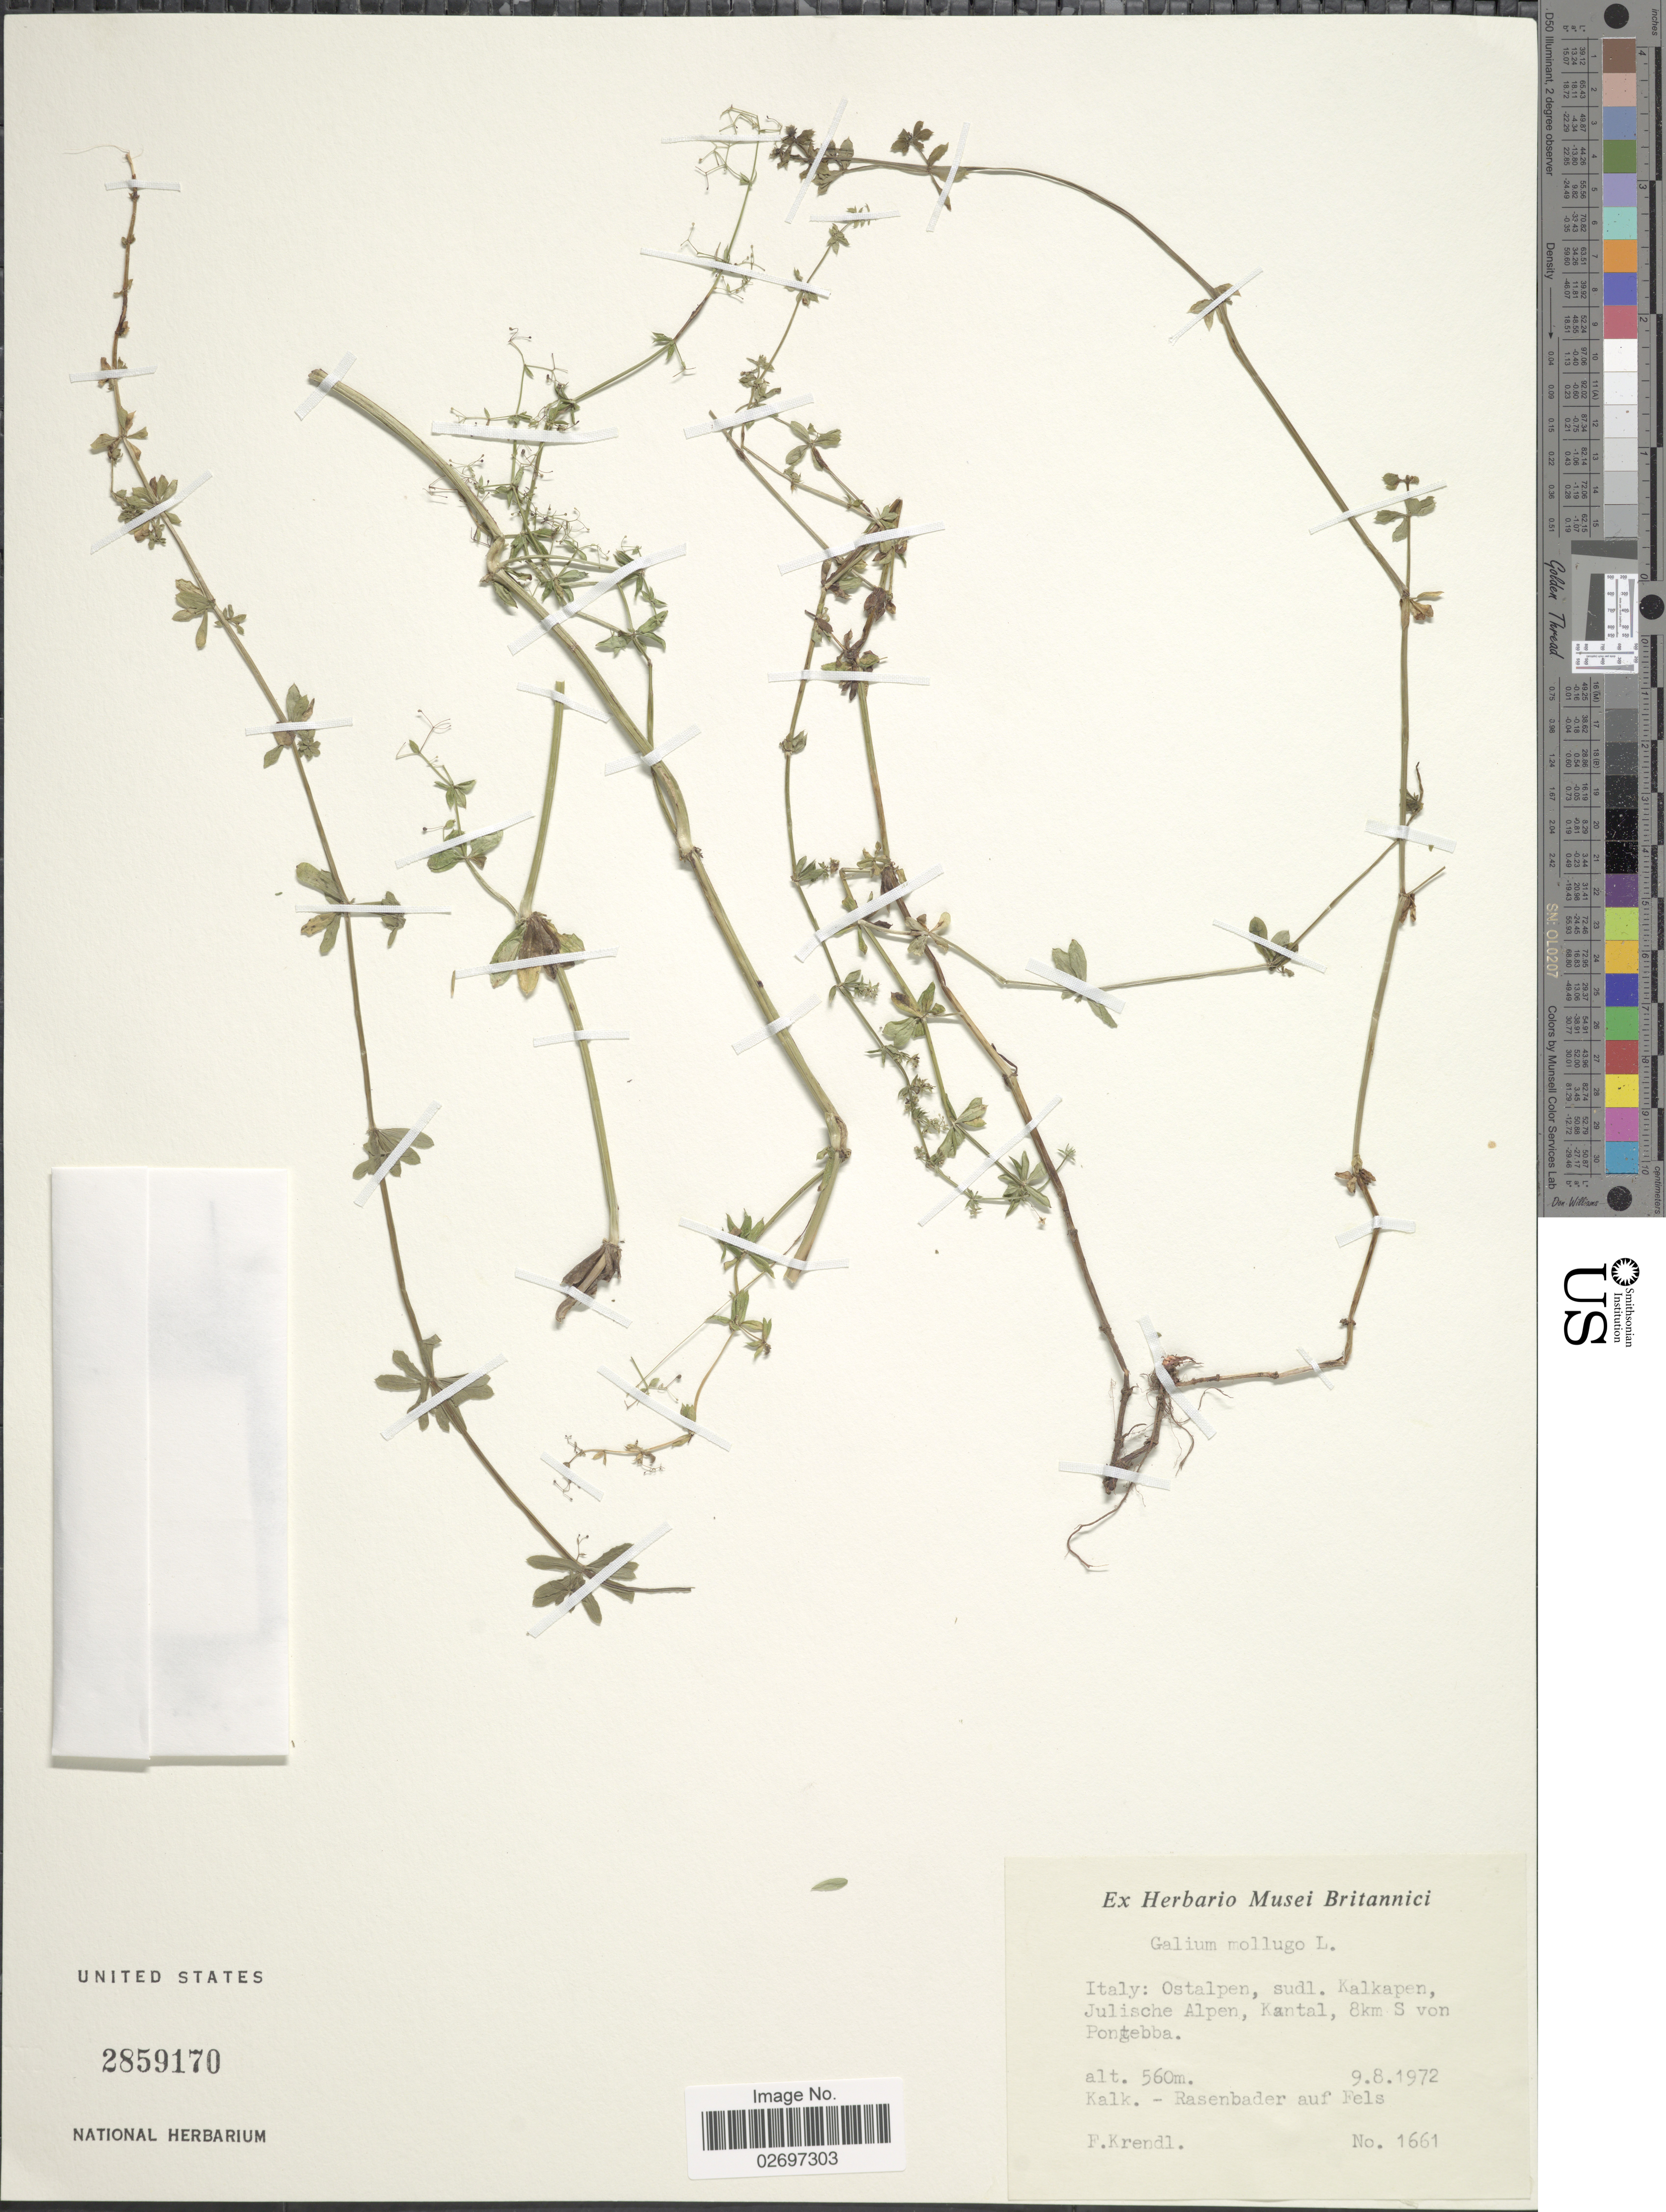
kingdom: Plantae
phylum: Tracheophyta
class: Magnoliopsida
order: Gentianales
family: Rubiaceae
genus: Galium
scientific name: Galium mollugo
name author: L.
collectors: F. Krendl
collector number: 1661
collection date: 1972-08-09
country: Italy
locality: Ostalpen, sudl. Kalkapen, Julische Alpen, Kantal, 8km S von Pontebba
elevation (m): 560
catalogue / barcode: US 2859170